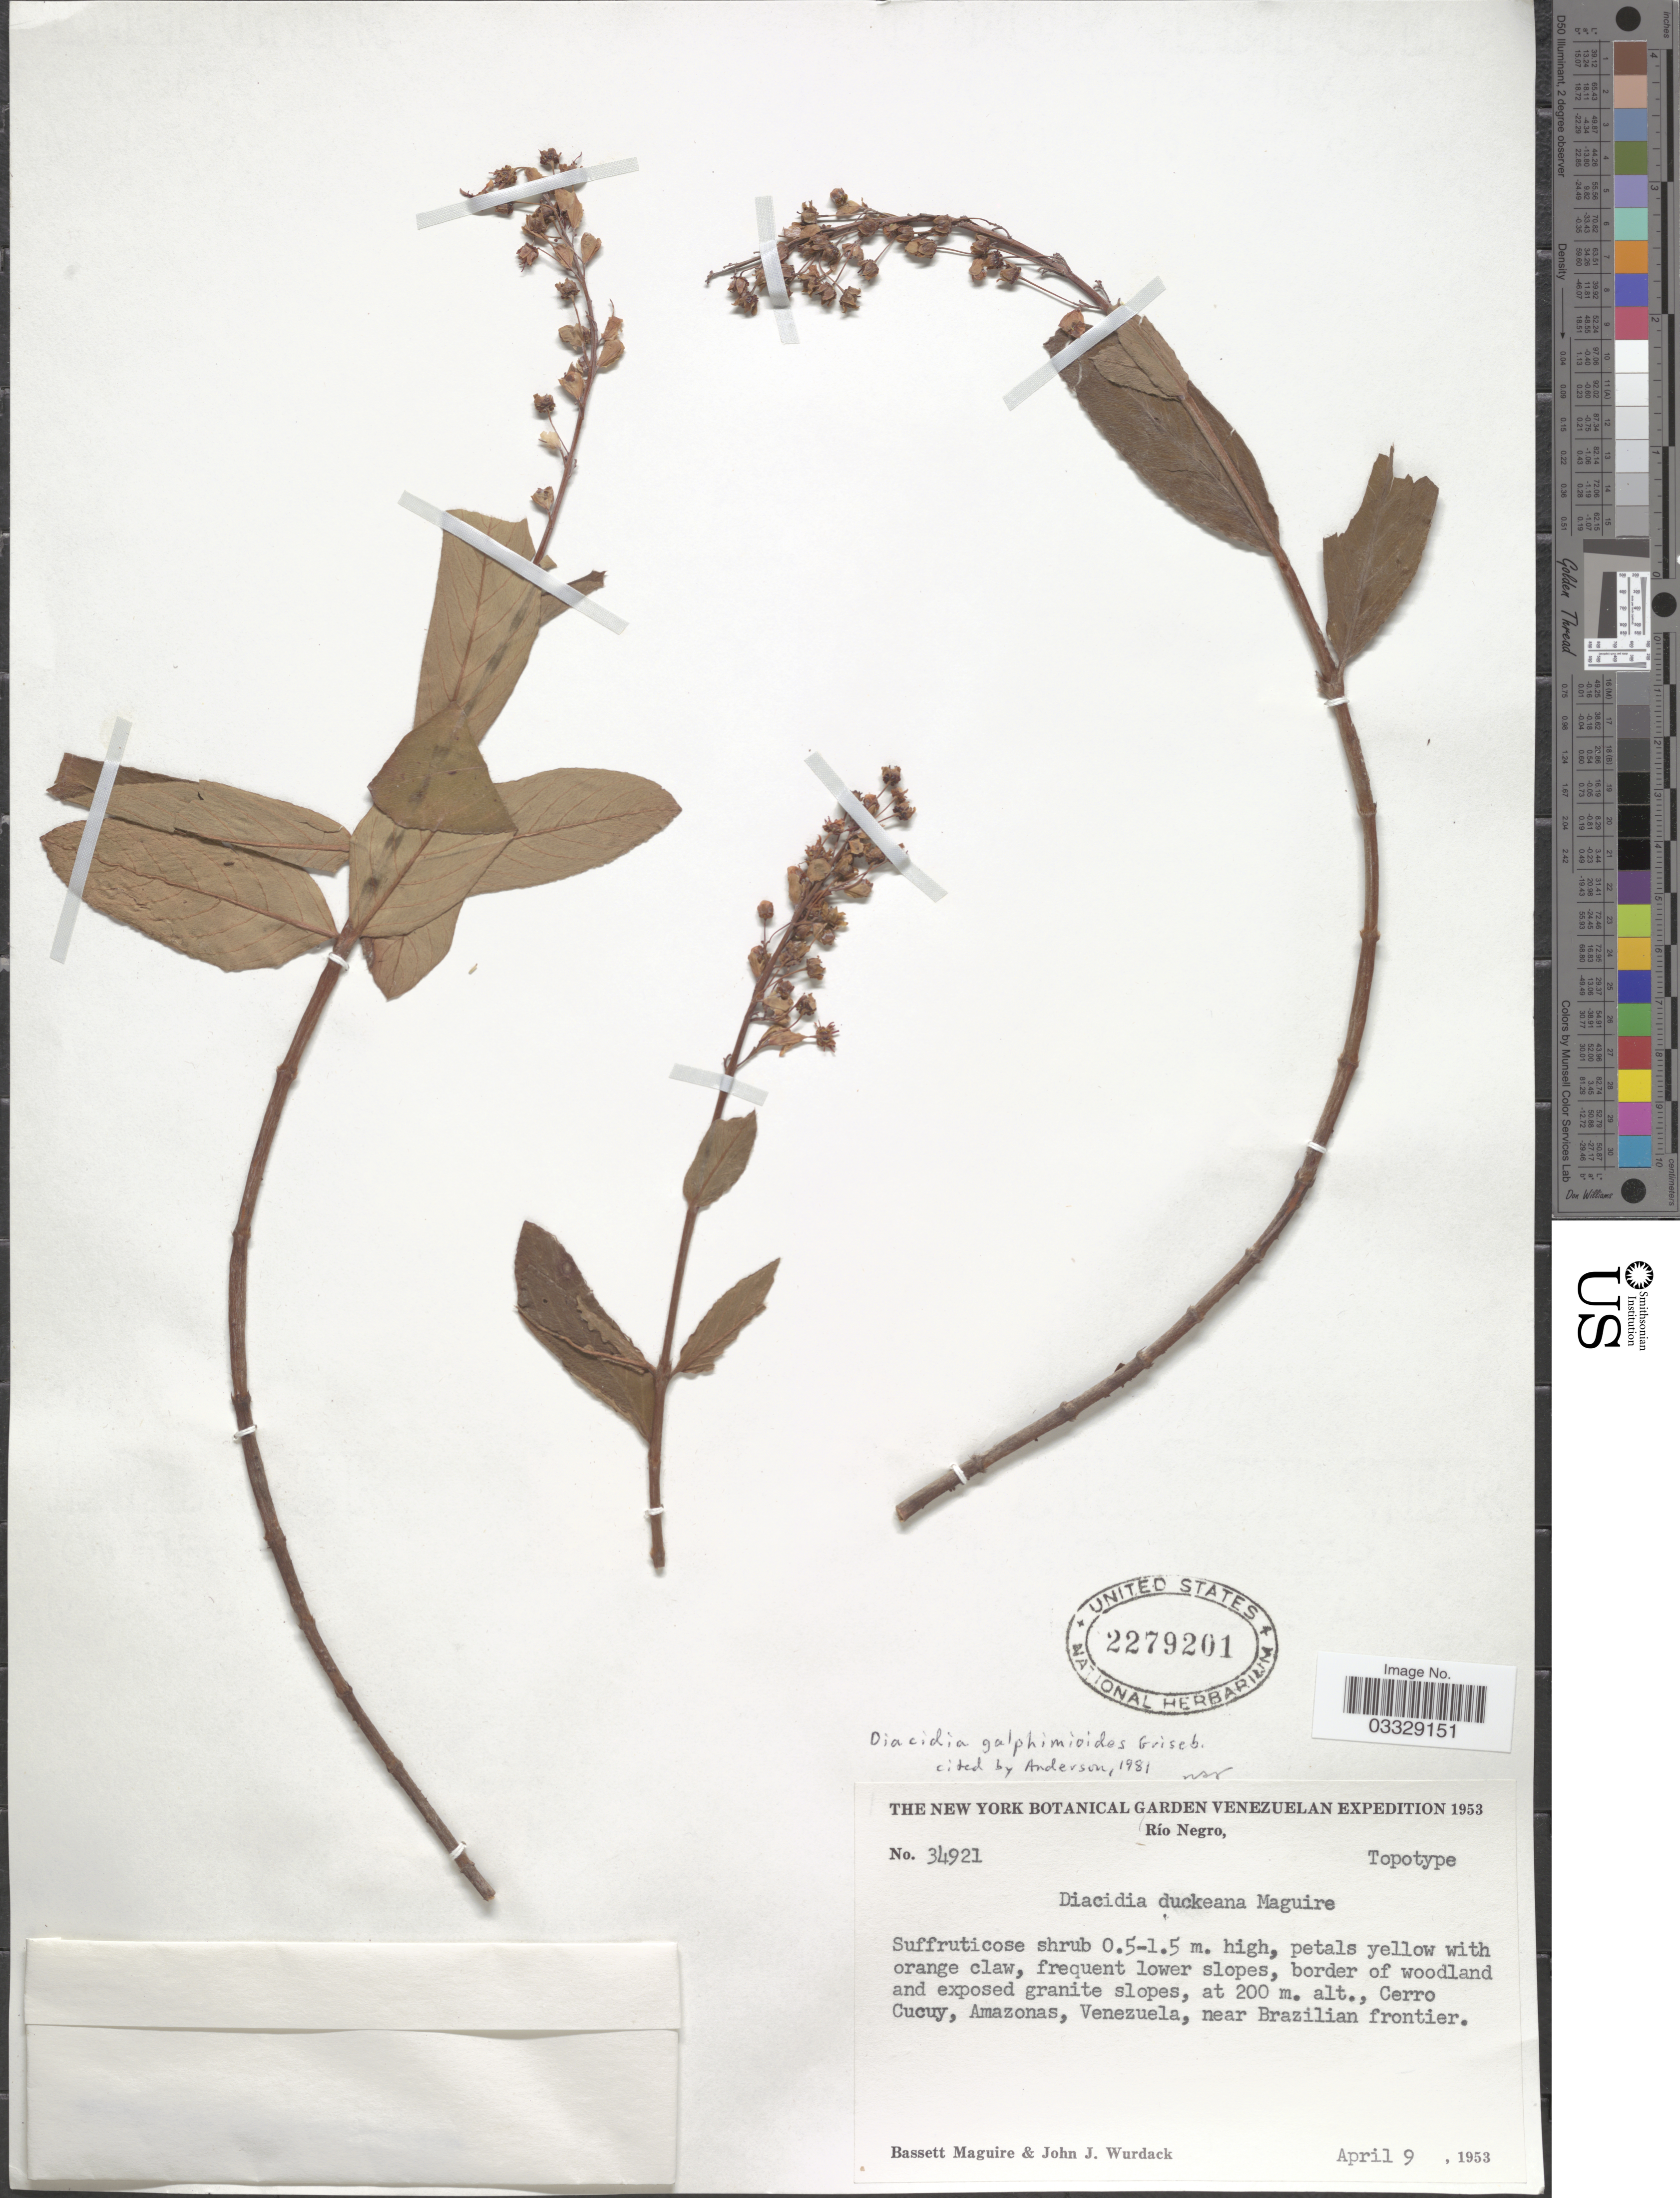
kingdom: Plantae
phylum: Tracheophyta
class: Magnoliopsida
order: Malpighiales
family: Malpighiaceae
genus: Diacidia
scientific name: Diacidia galphimioides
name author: Griseb.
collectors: B. Maguire & J. J. Wurdack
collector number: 34921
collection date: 1953-04-09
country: Venezuela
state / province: Amazonas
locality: Río Negro. Cerro Cucuy, near Brazilian frontier.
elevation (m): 200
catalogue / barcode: US 2279201